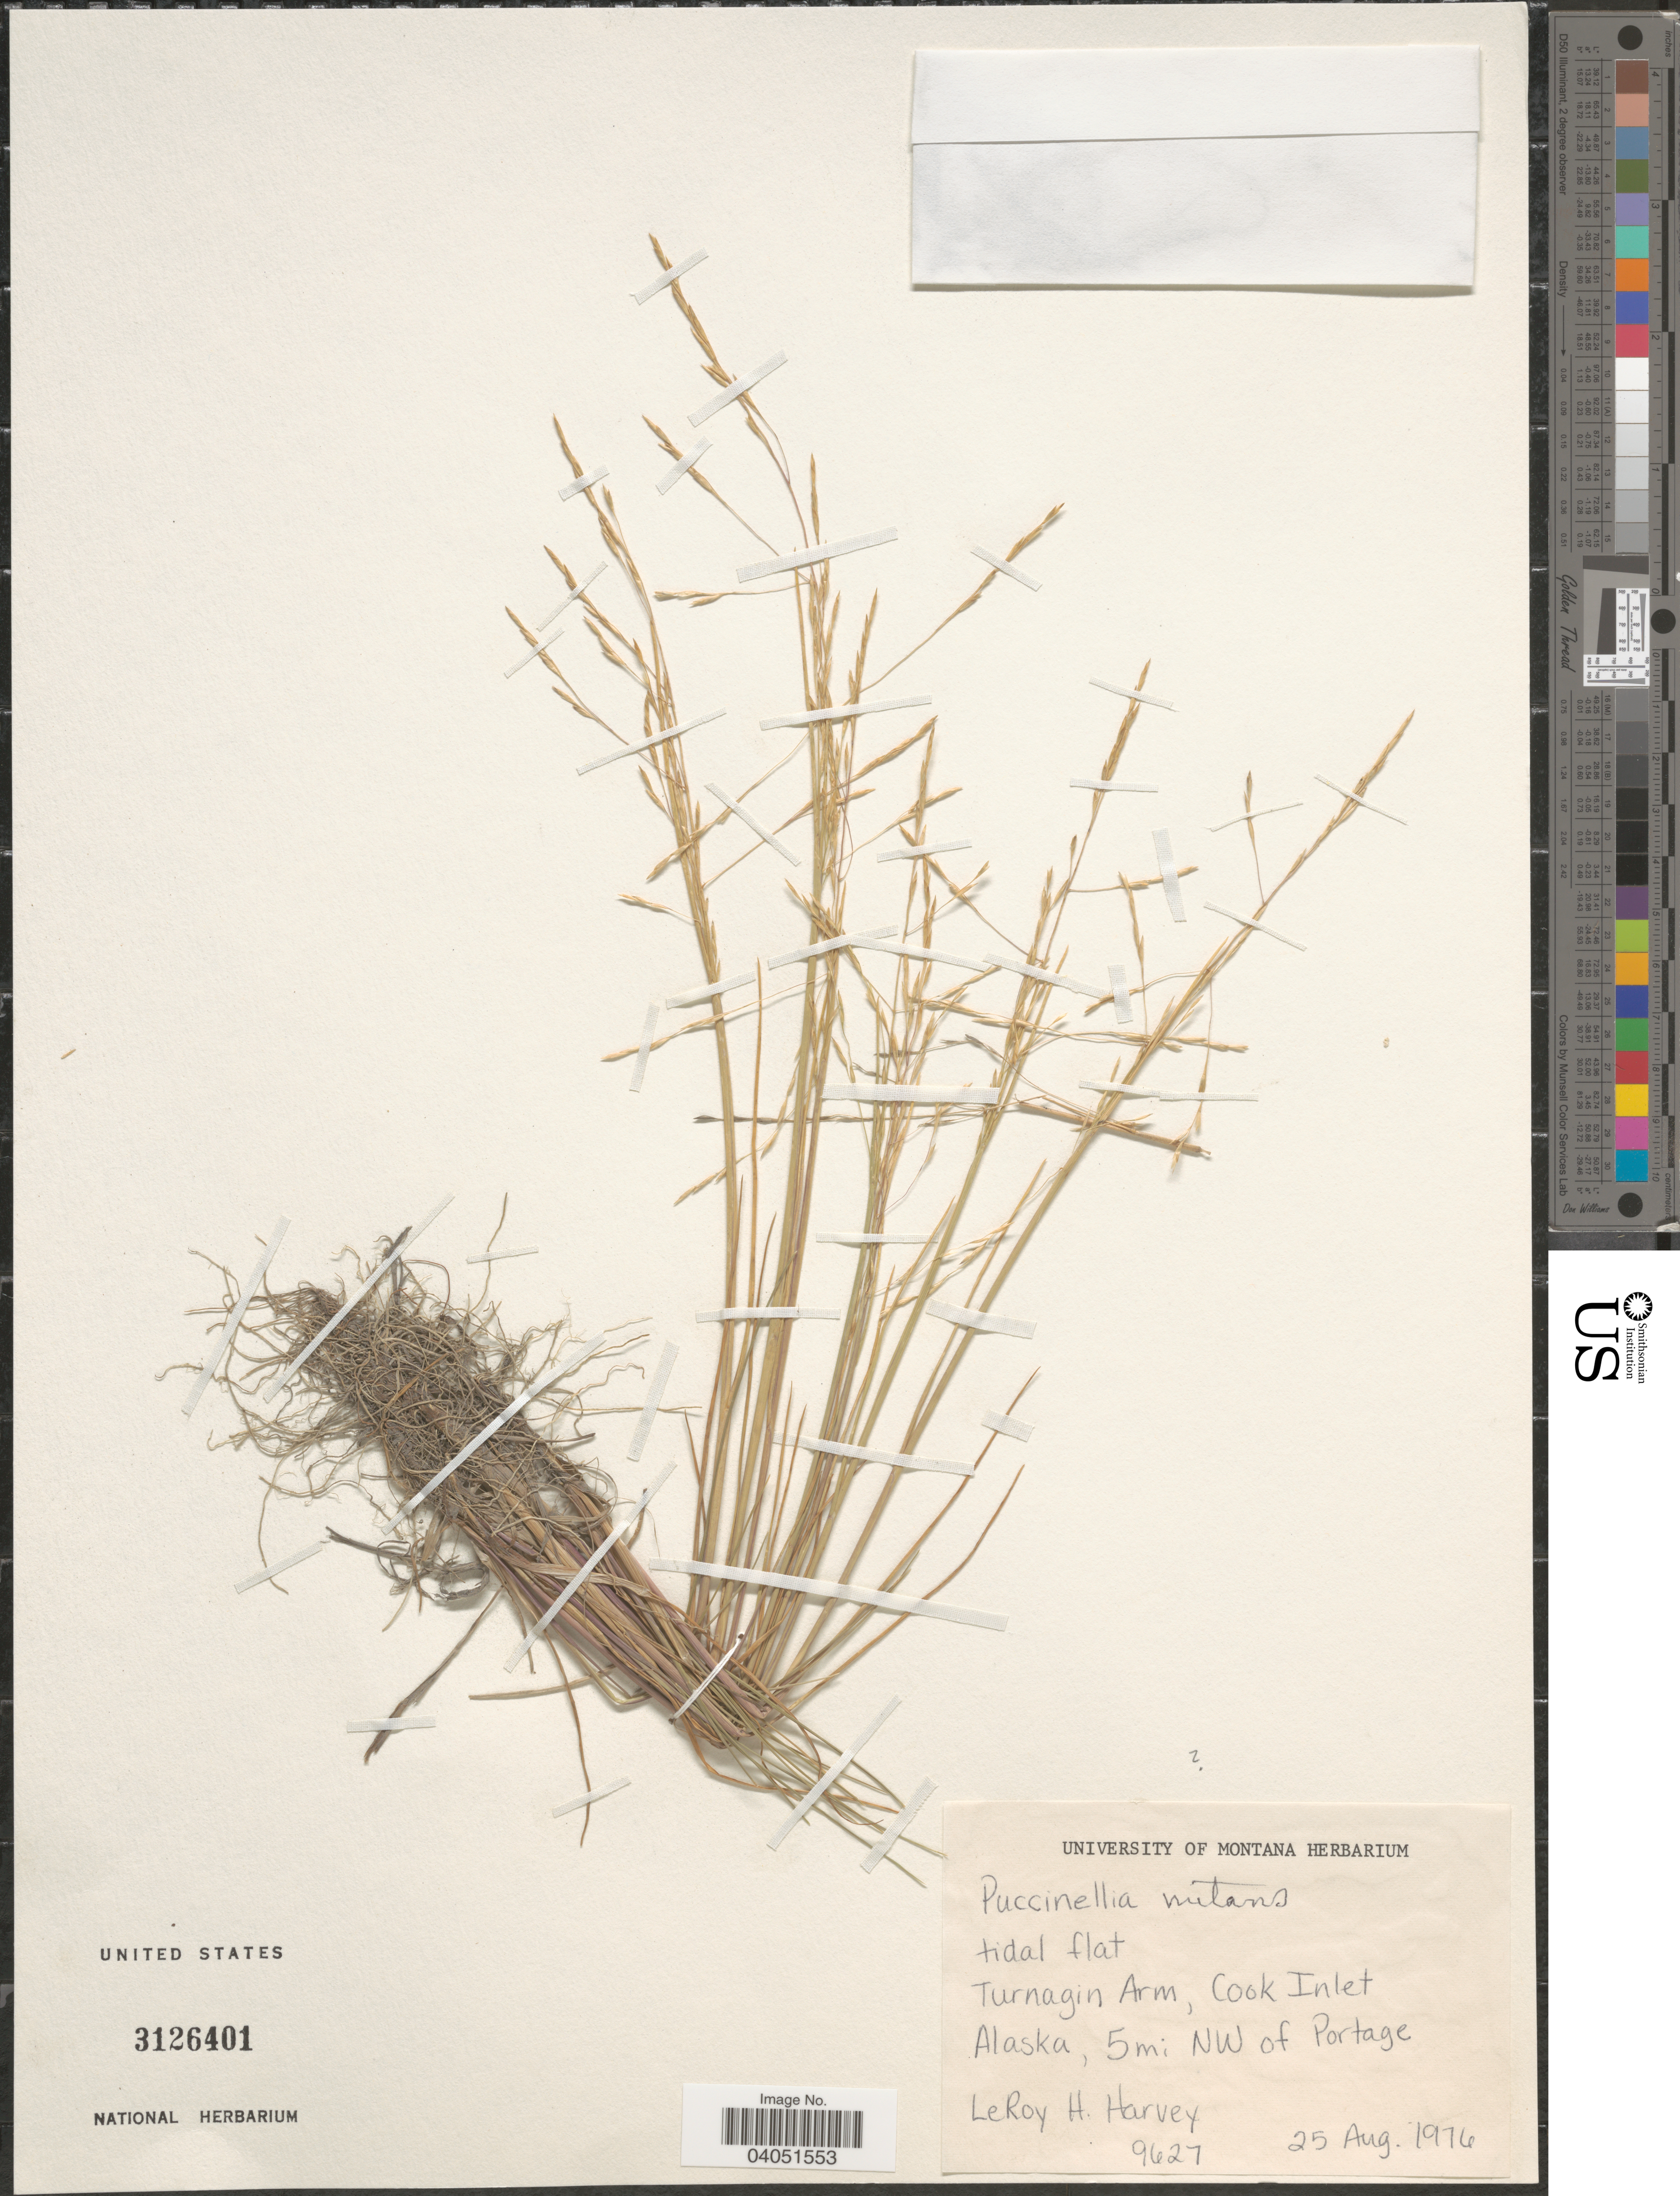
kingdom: Plantae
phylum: Tracheophyta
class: Liliopsida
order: Poales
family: Poaceae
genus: Puccinellia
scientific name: Puccinellia sp.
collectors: L. H. Harvey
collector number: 9627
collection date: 1976-08-25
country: United States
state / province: Alaska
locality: Tidal flat. Turnagin Arm, Cook Inlet, 5 mi. NW of Portage.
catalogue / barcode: US 3126401